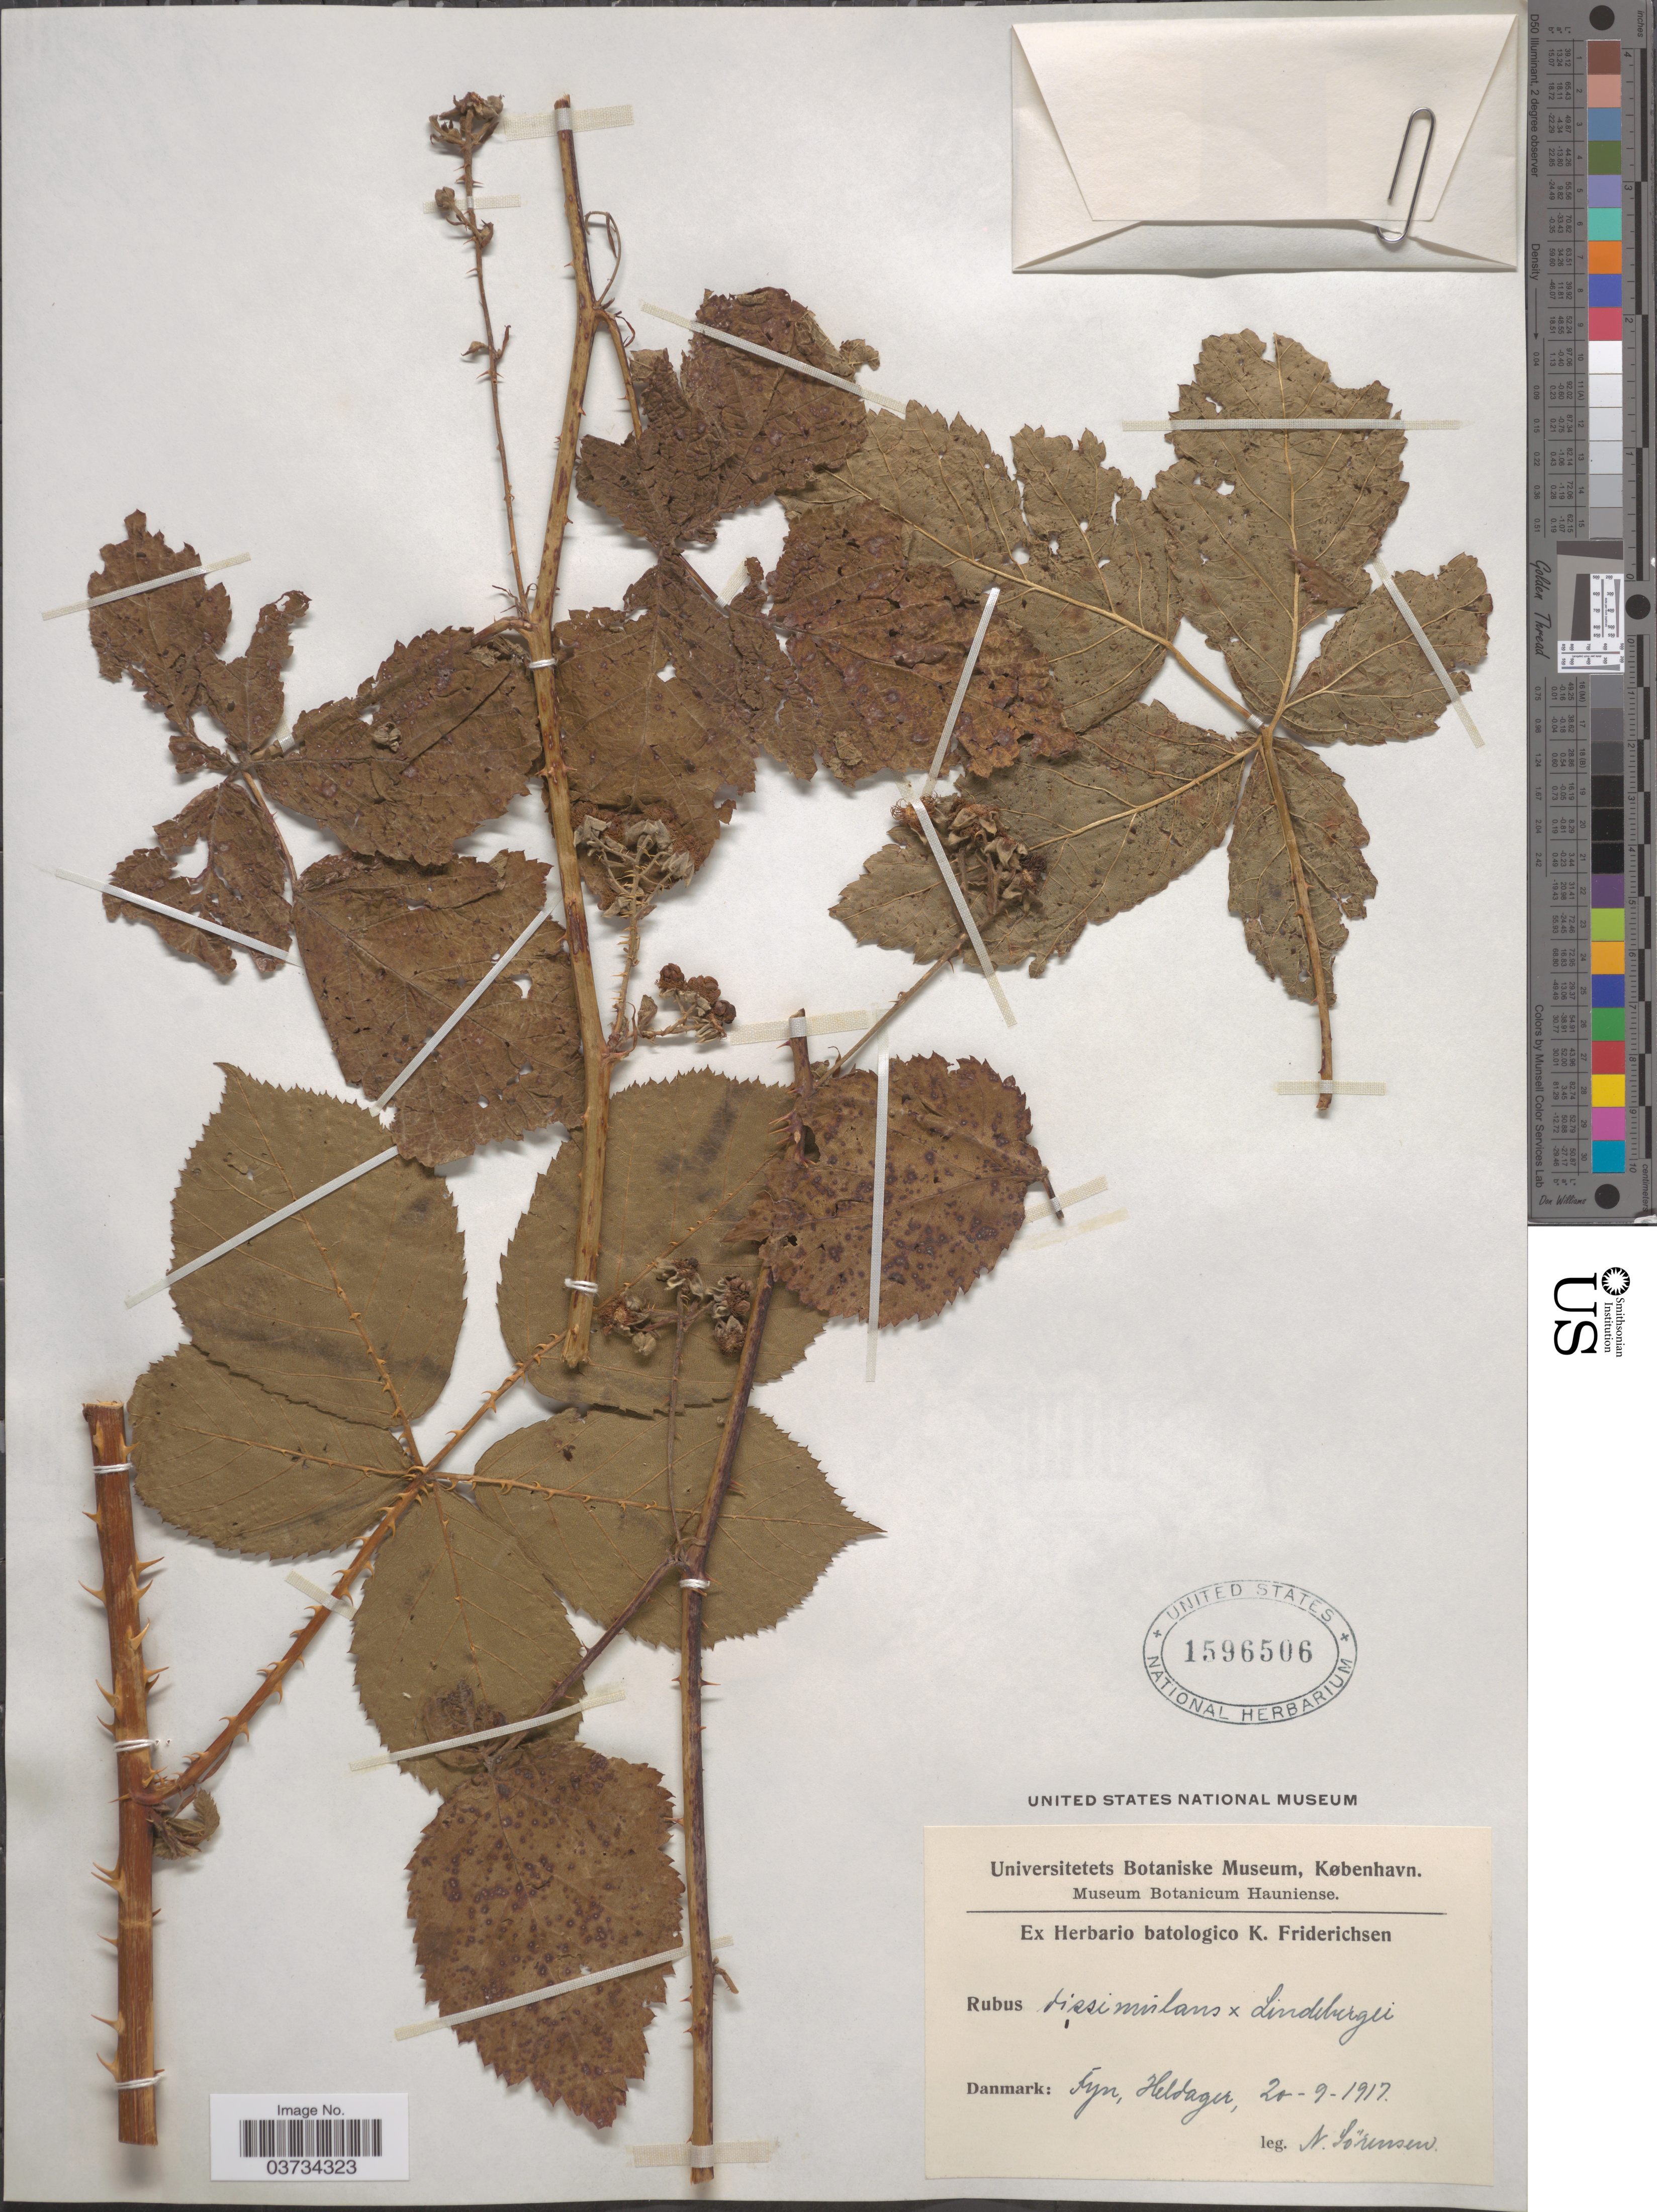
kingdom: Plantae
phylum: Tracheophyta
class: Magnoliopsida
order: Rosales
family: Rosaceae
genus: Rubus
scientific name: Rubus dissimulans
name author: Lindeb.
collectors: N. Sörensen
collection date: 1917-09-20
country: Denmark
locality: Danmark: Fyn, Heldager.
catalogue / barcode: US 1596506